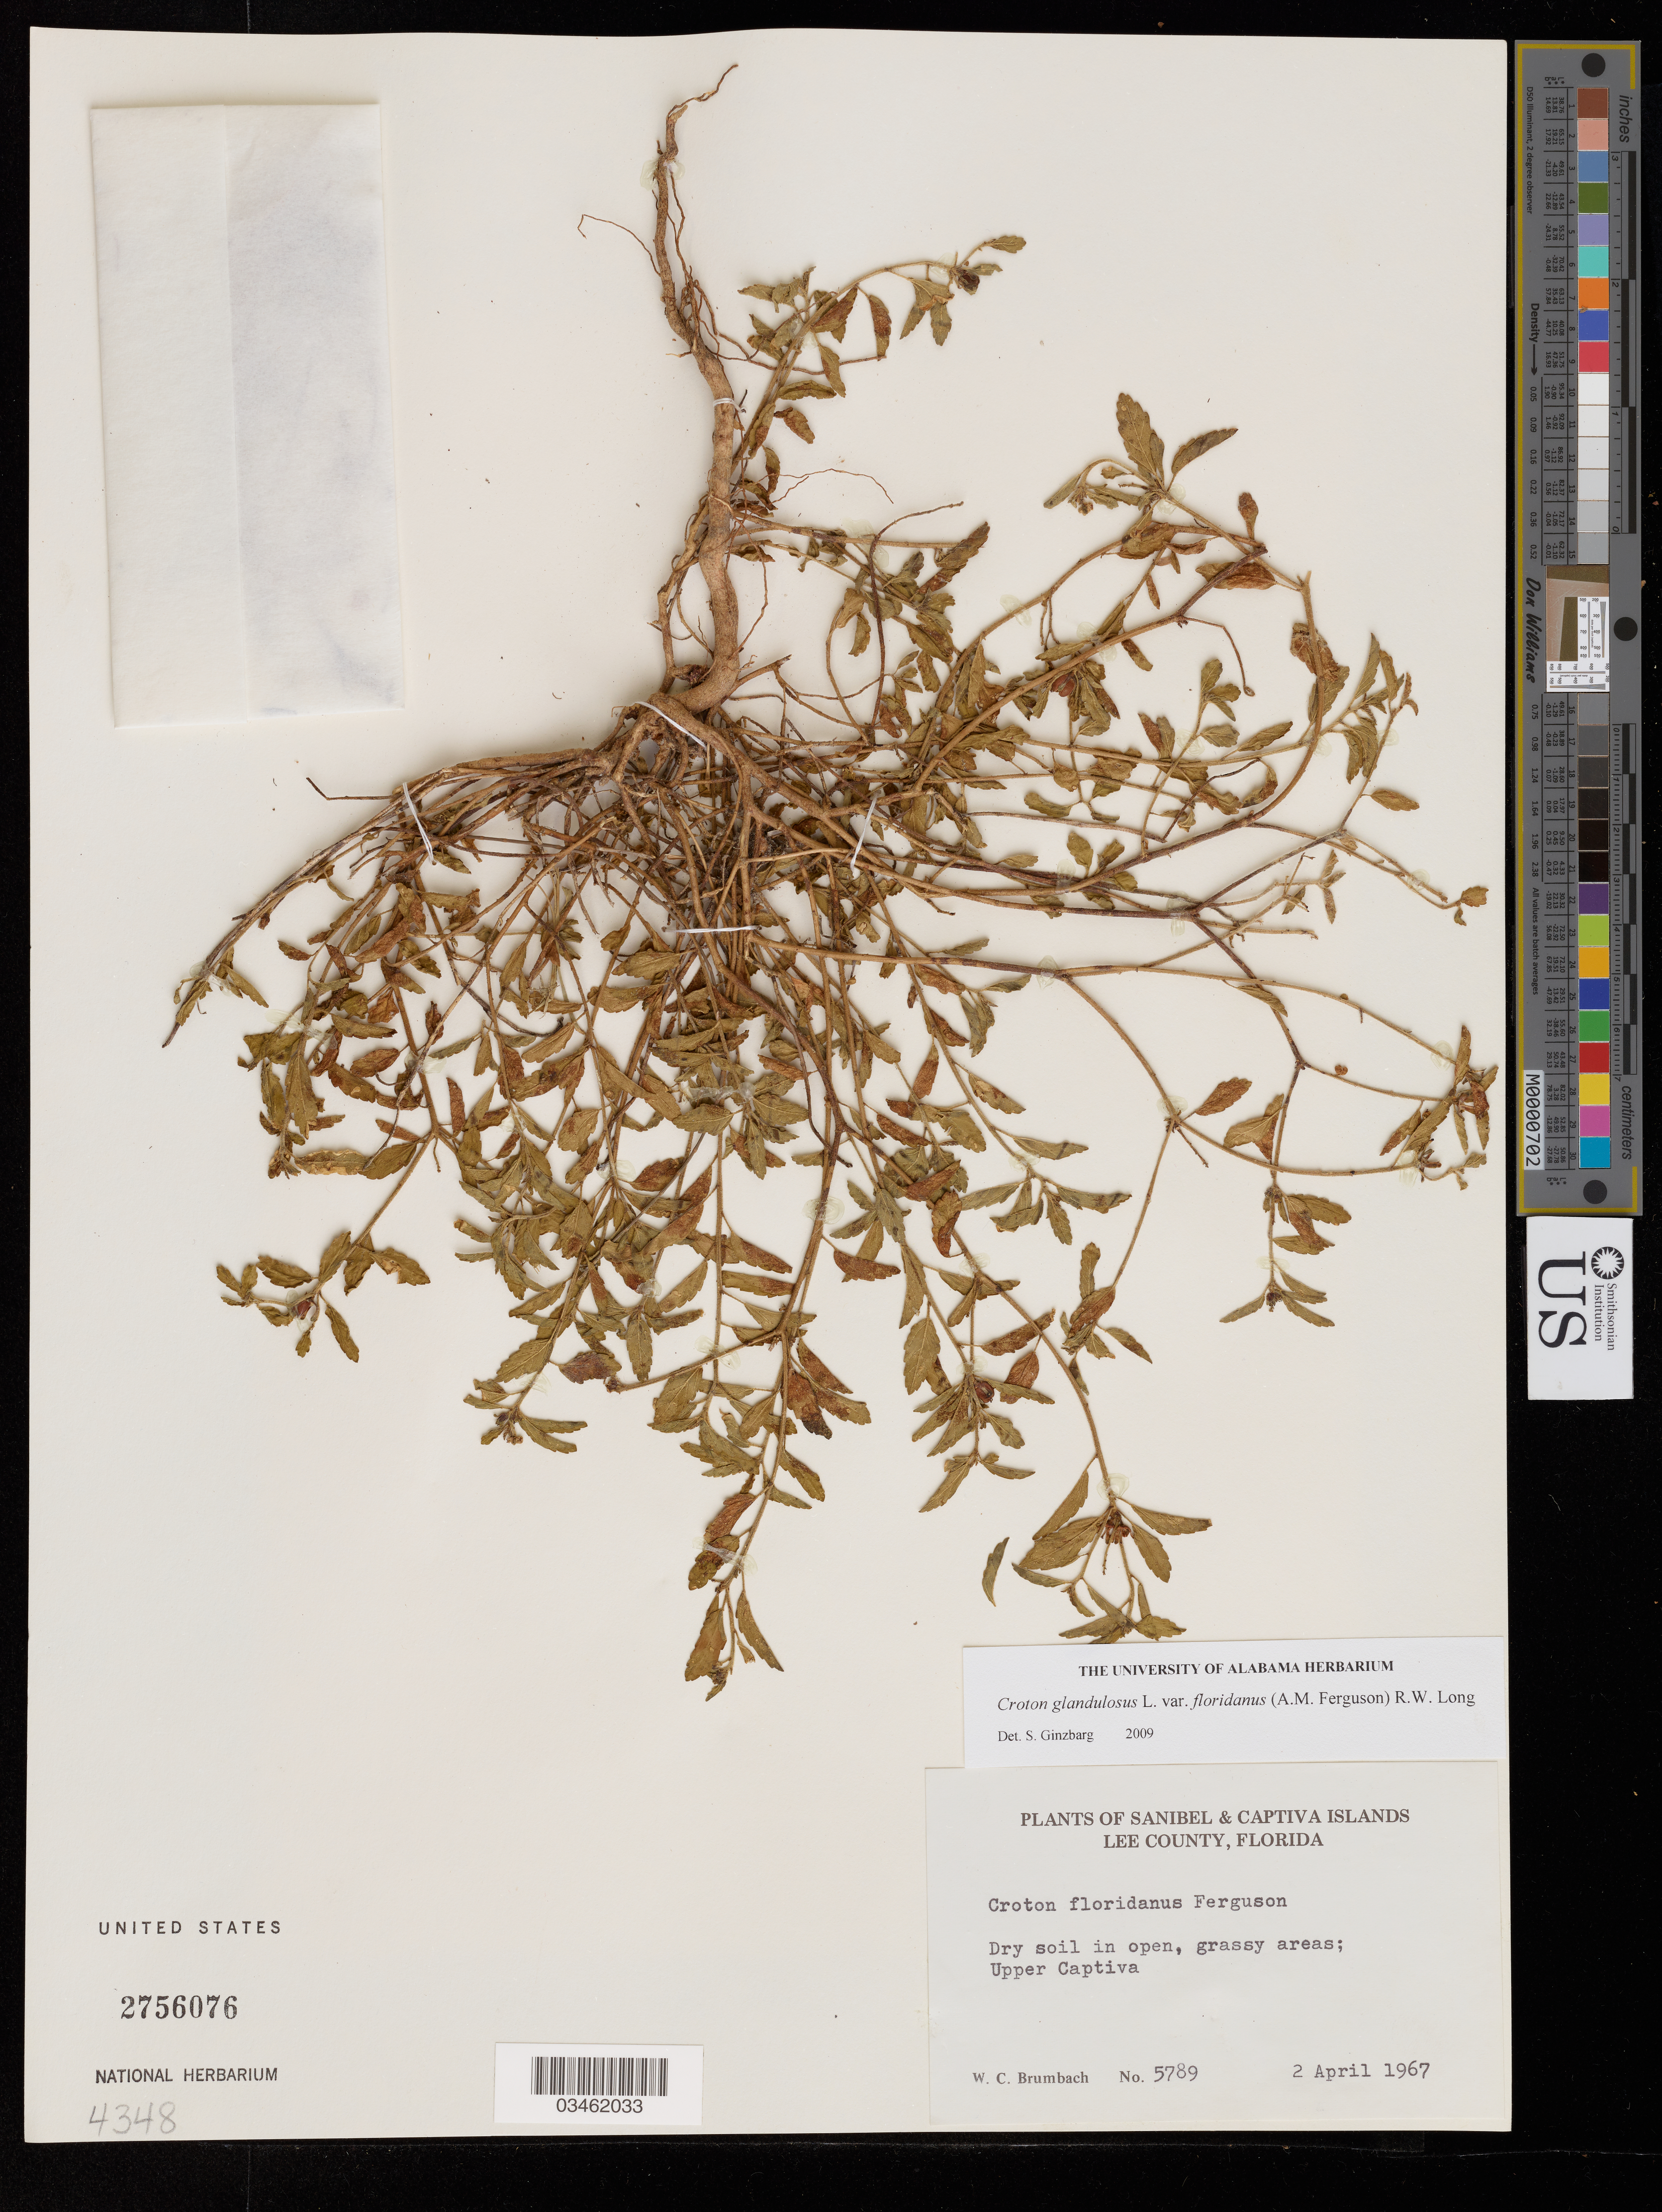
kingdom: Plantae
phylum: Tracheophyta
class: Magnoliopsida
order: Malpighiales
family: Euphorbiaceae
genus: Croton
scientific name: Croton glandulosus var. floridanus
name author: (A.M. Ferguson) R.W. Long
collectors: W. C. Brumbach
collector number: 5789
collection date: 1967-04-02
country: United States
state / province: Florida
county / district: Lee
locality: Sanibel & Captiva Islands. Lee County. Upper Captiva.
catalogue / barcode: US 2756076